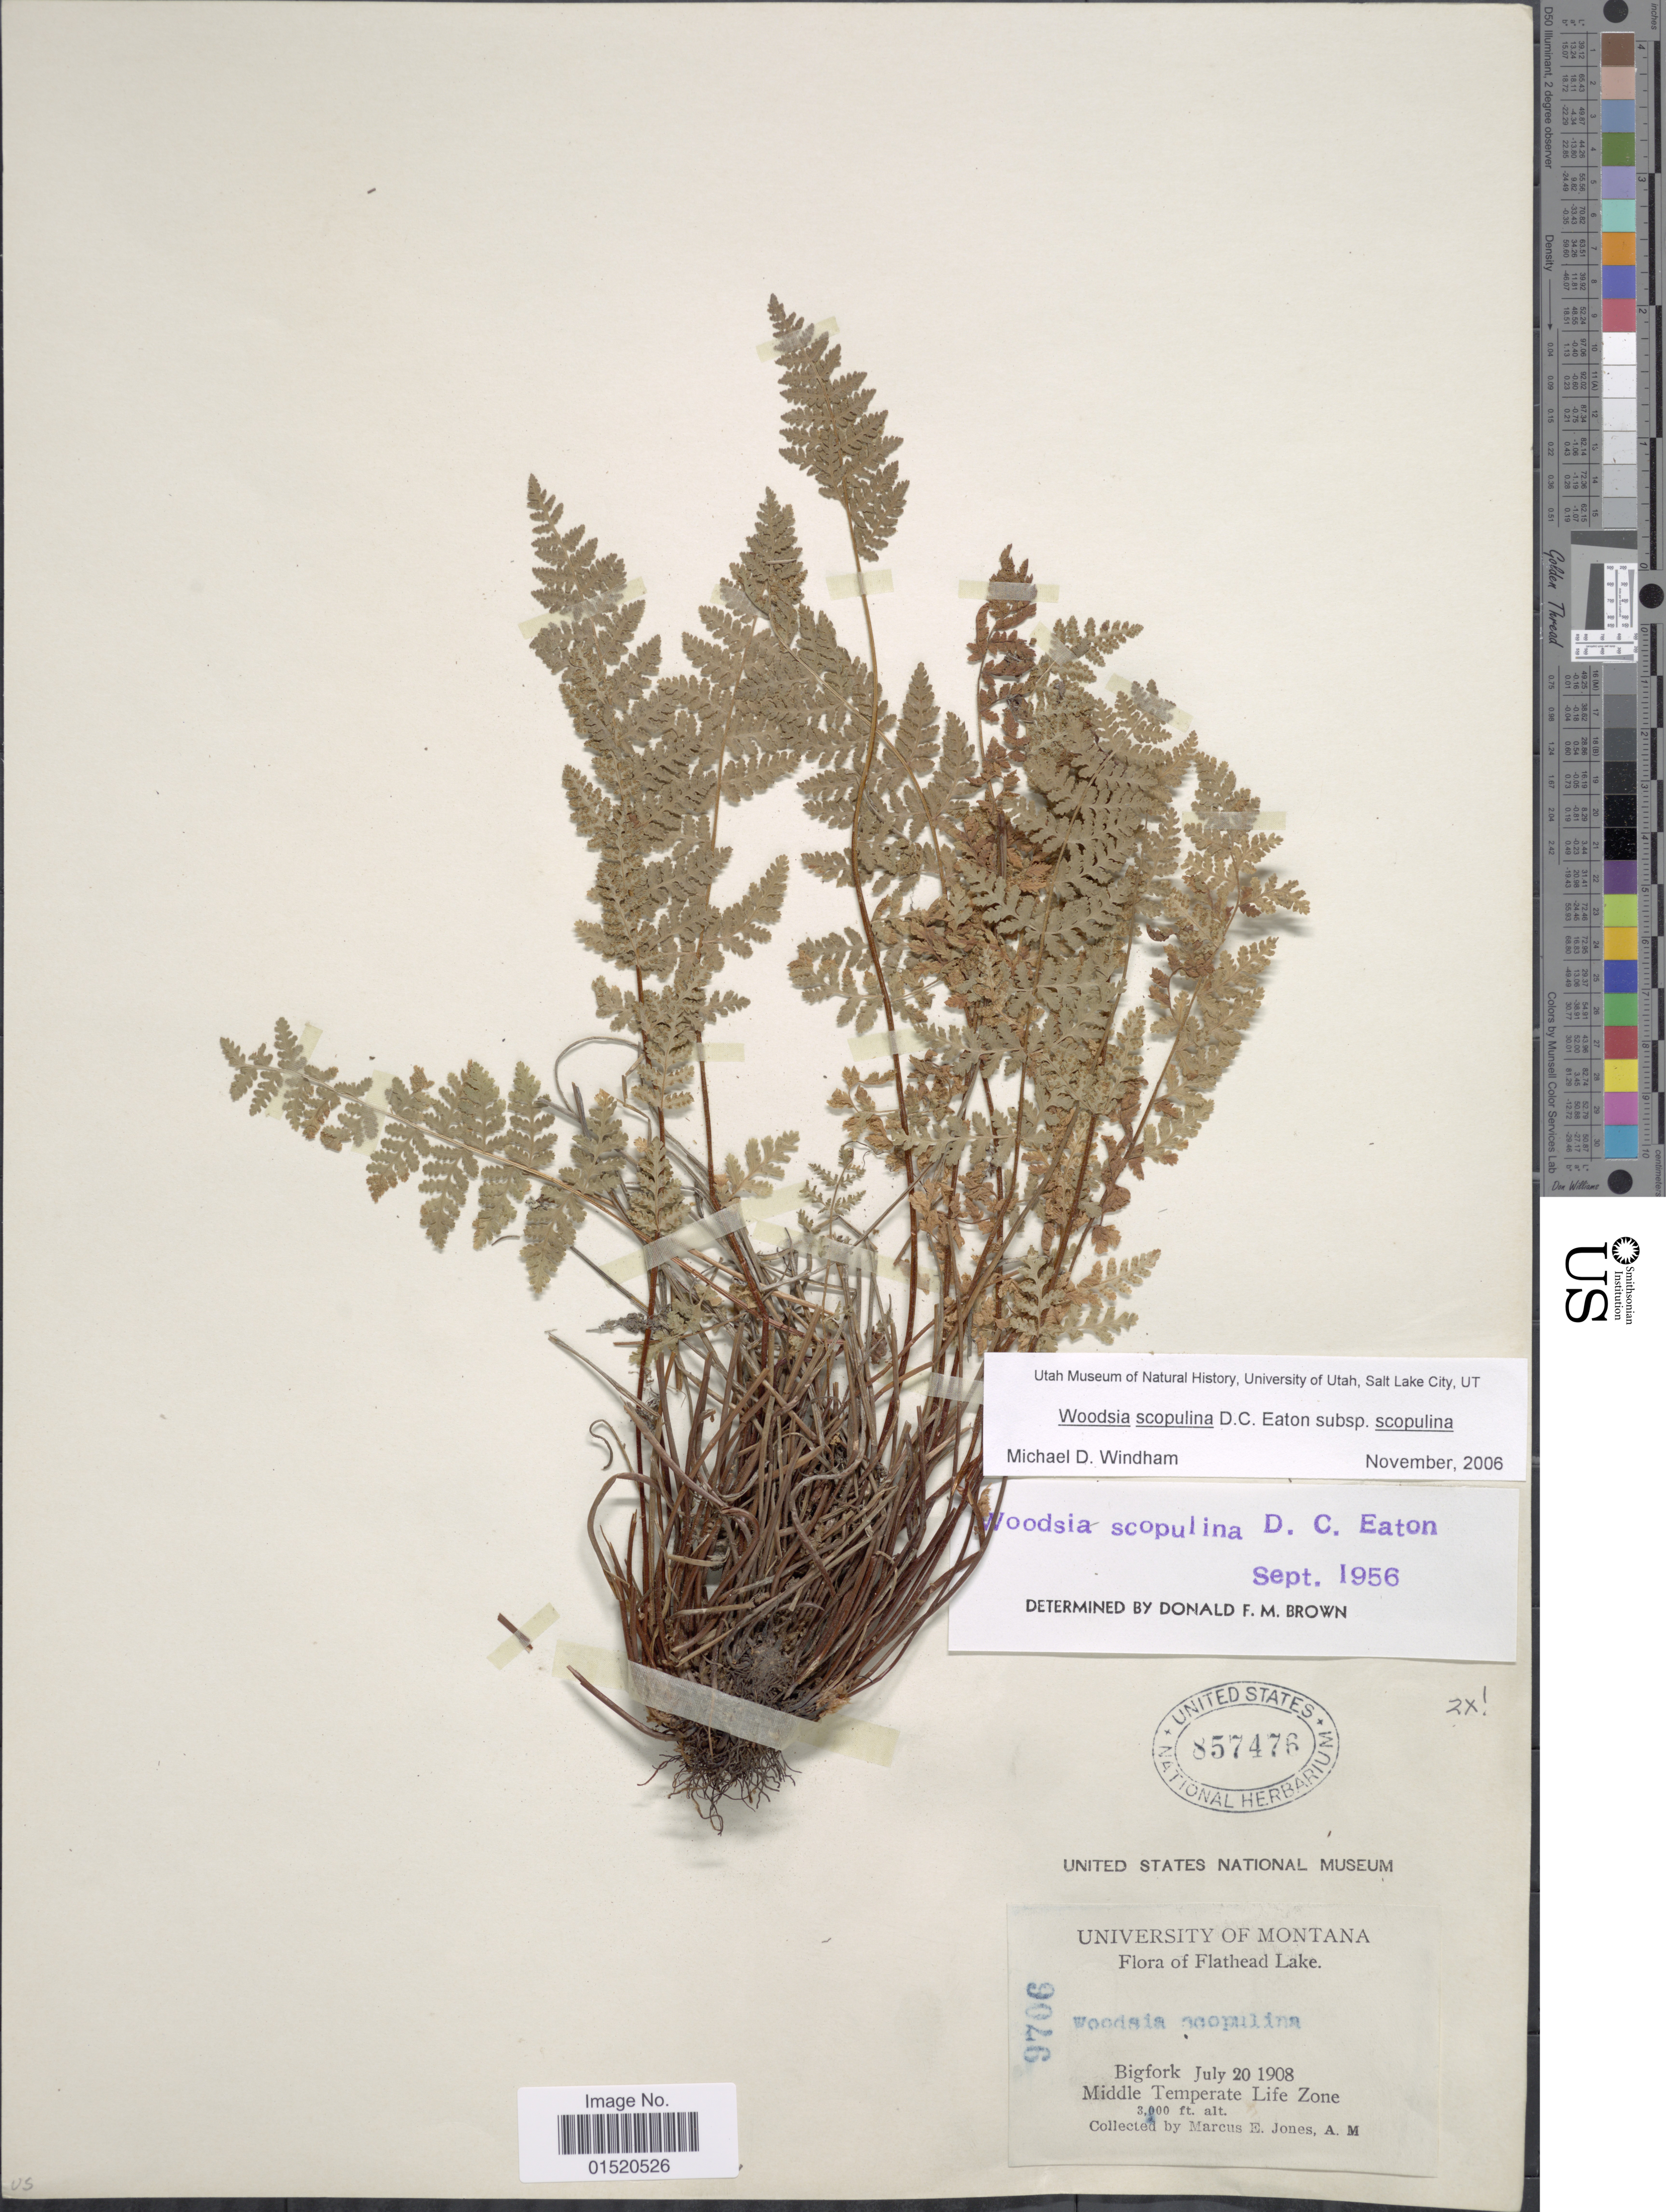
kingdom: Plantae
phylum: Tracheophyta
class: Polypodiopsida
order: Polypodiales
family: Woodsiaceae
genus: Woodsia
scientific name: Woodsia scopulina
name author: D.C. Eaton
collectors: M. E. Jones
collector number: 9706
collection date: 1908-07-20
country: United States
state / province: Montana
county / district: Flathead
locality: Flathead Lake, Bigfork, Middle Temperate Life Zone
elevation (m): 914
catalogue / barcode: US 857476